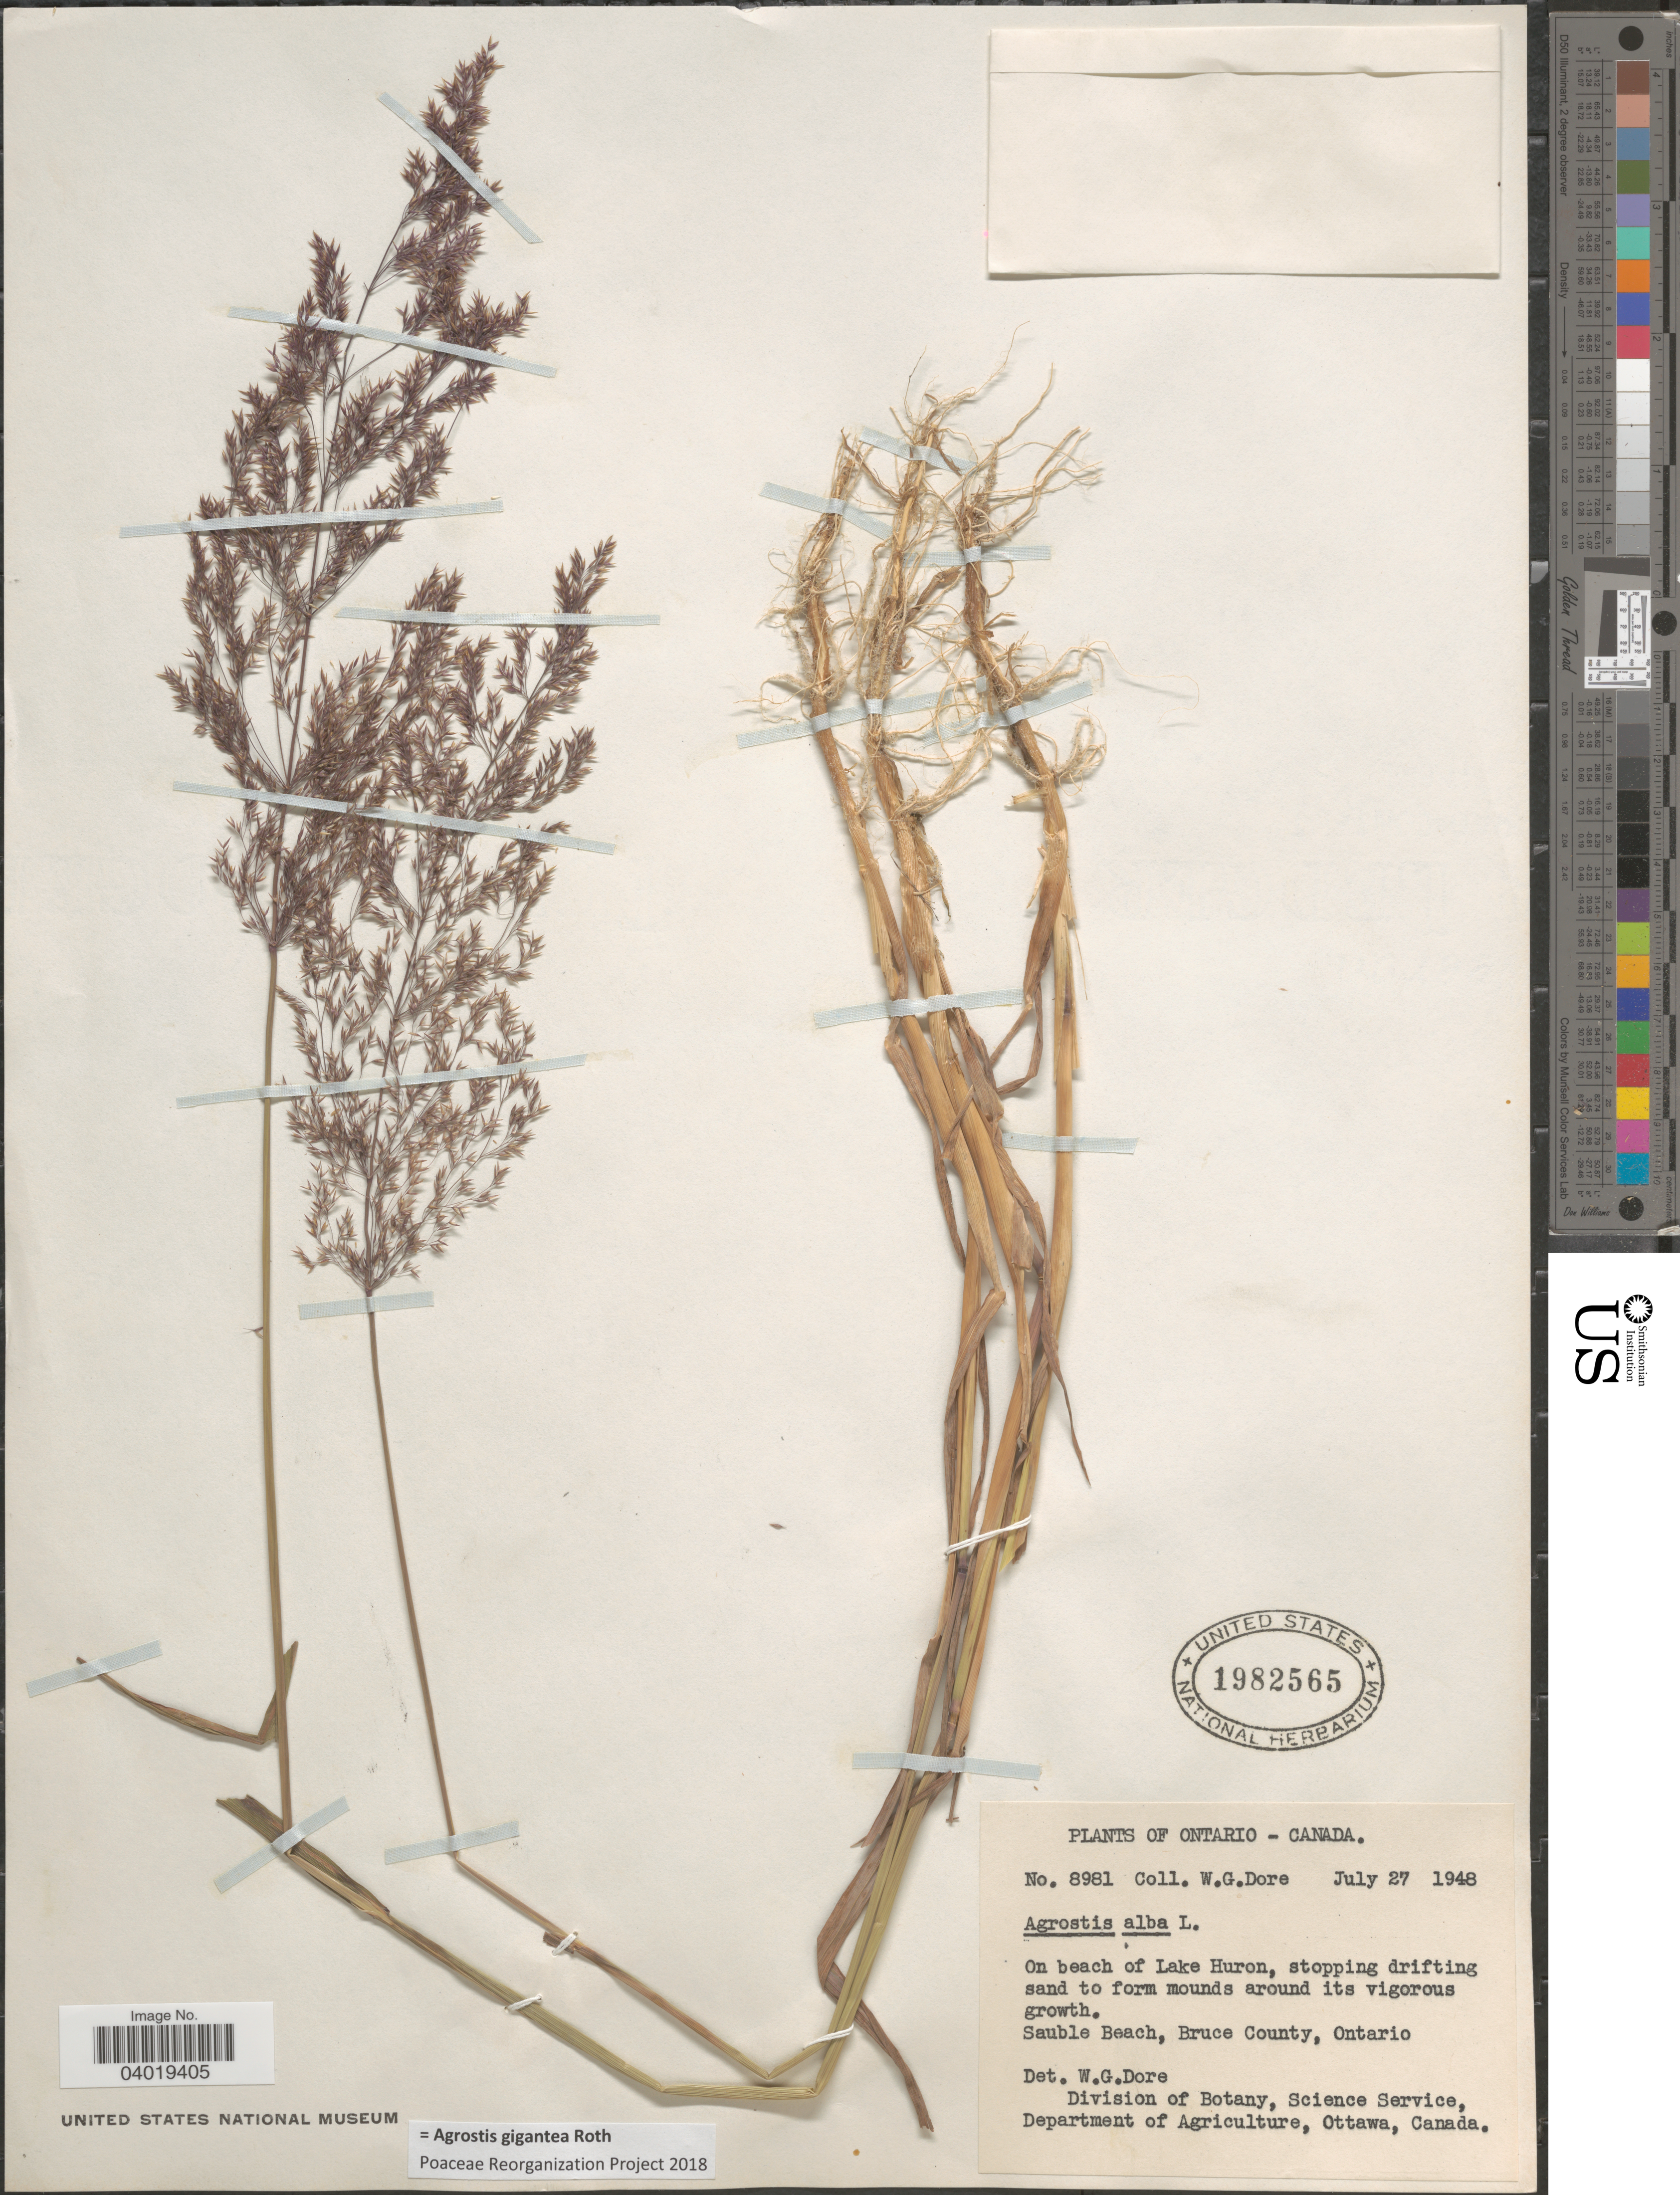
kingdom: Plantae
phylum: Tracheophyta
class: Liliopsida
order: Poales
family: Poaceae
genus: Agrostis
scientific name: Agrostis gigantea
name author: Roth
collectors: W. Dore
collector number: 8981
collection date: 1948-07-27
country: Canada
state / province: Ontario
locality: On beach of Lake Huron, stopping drifting sand to form mounds around its vigorous growth. Sauble Beach, Bruce County.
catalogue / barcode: US 1982565